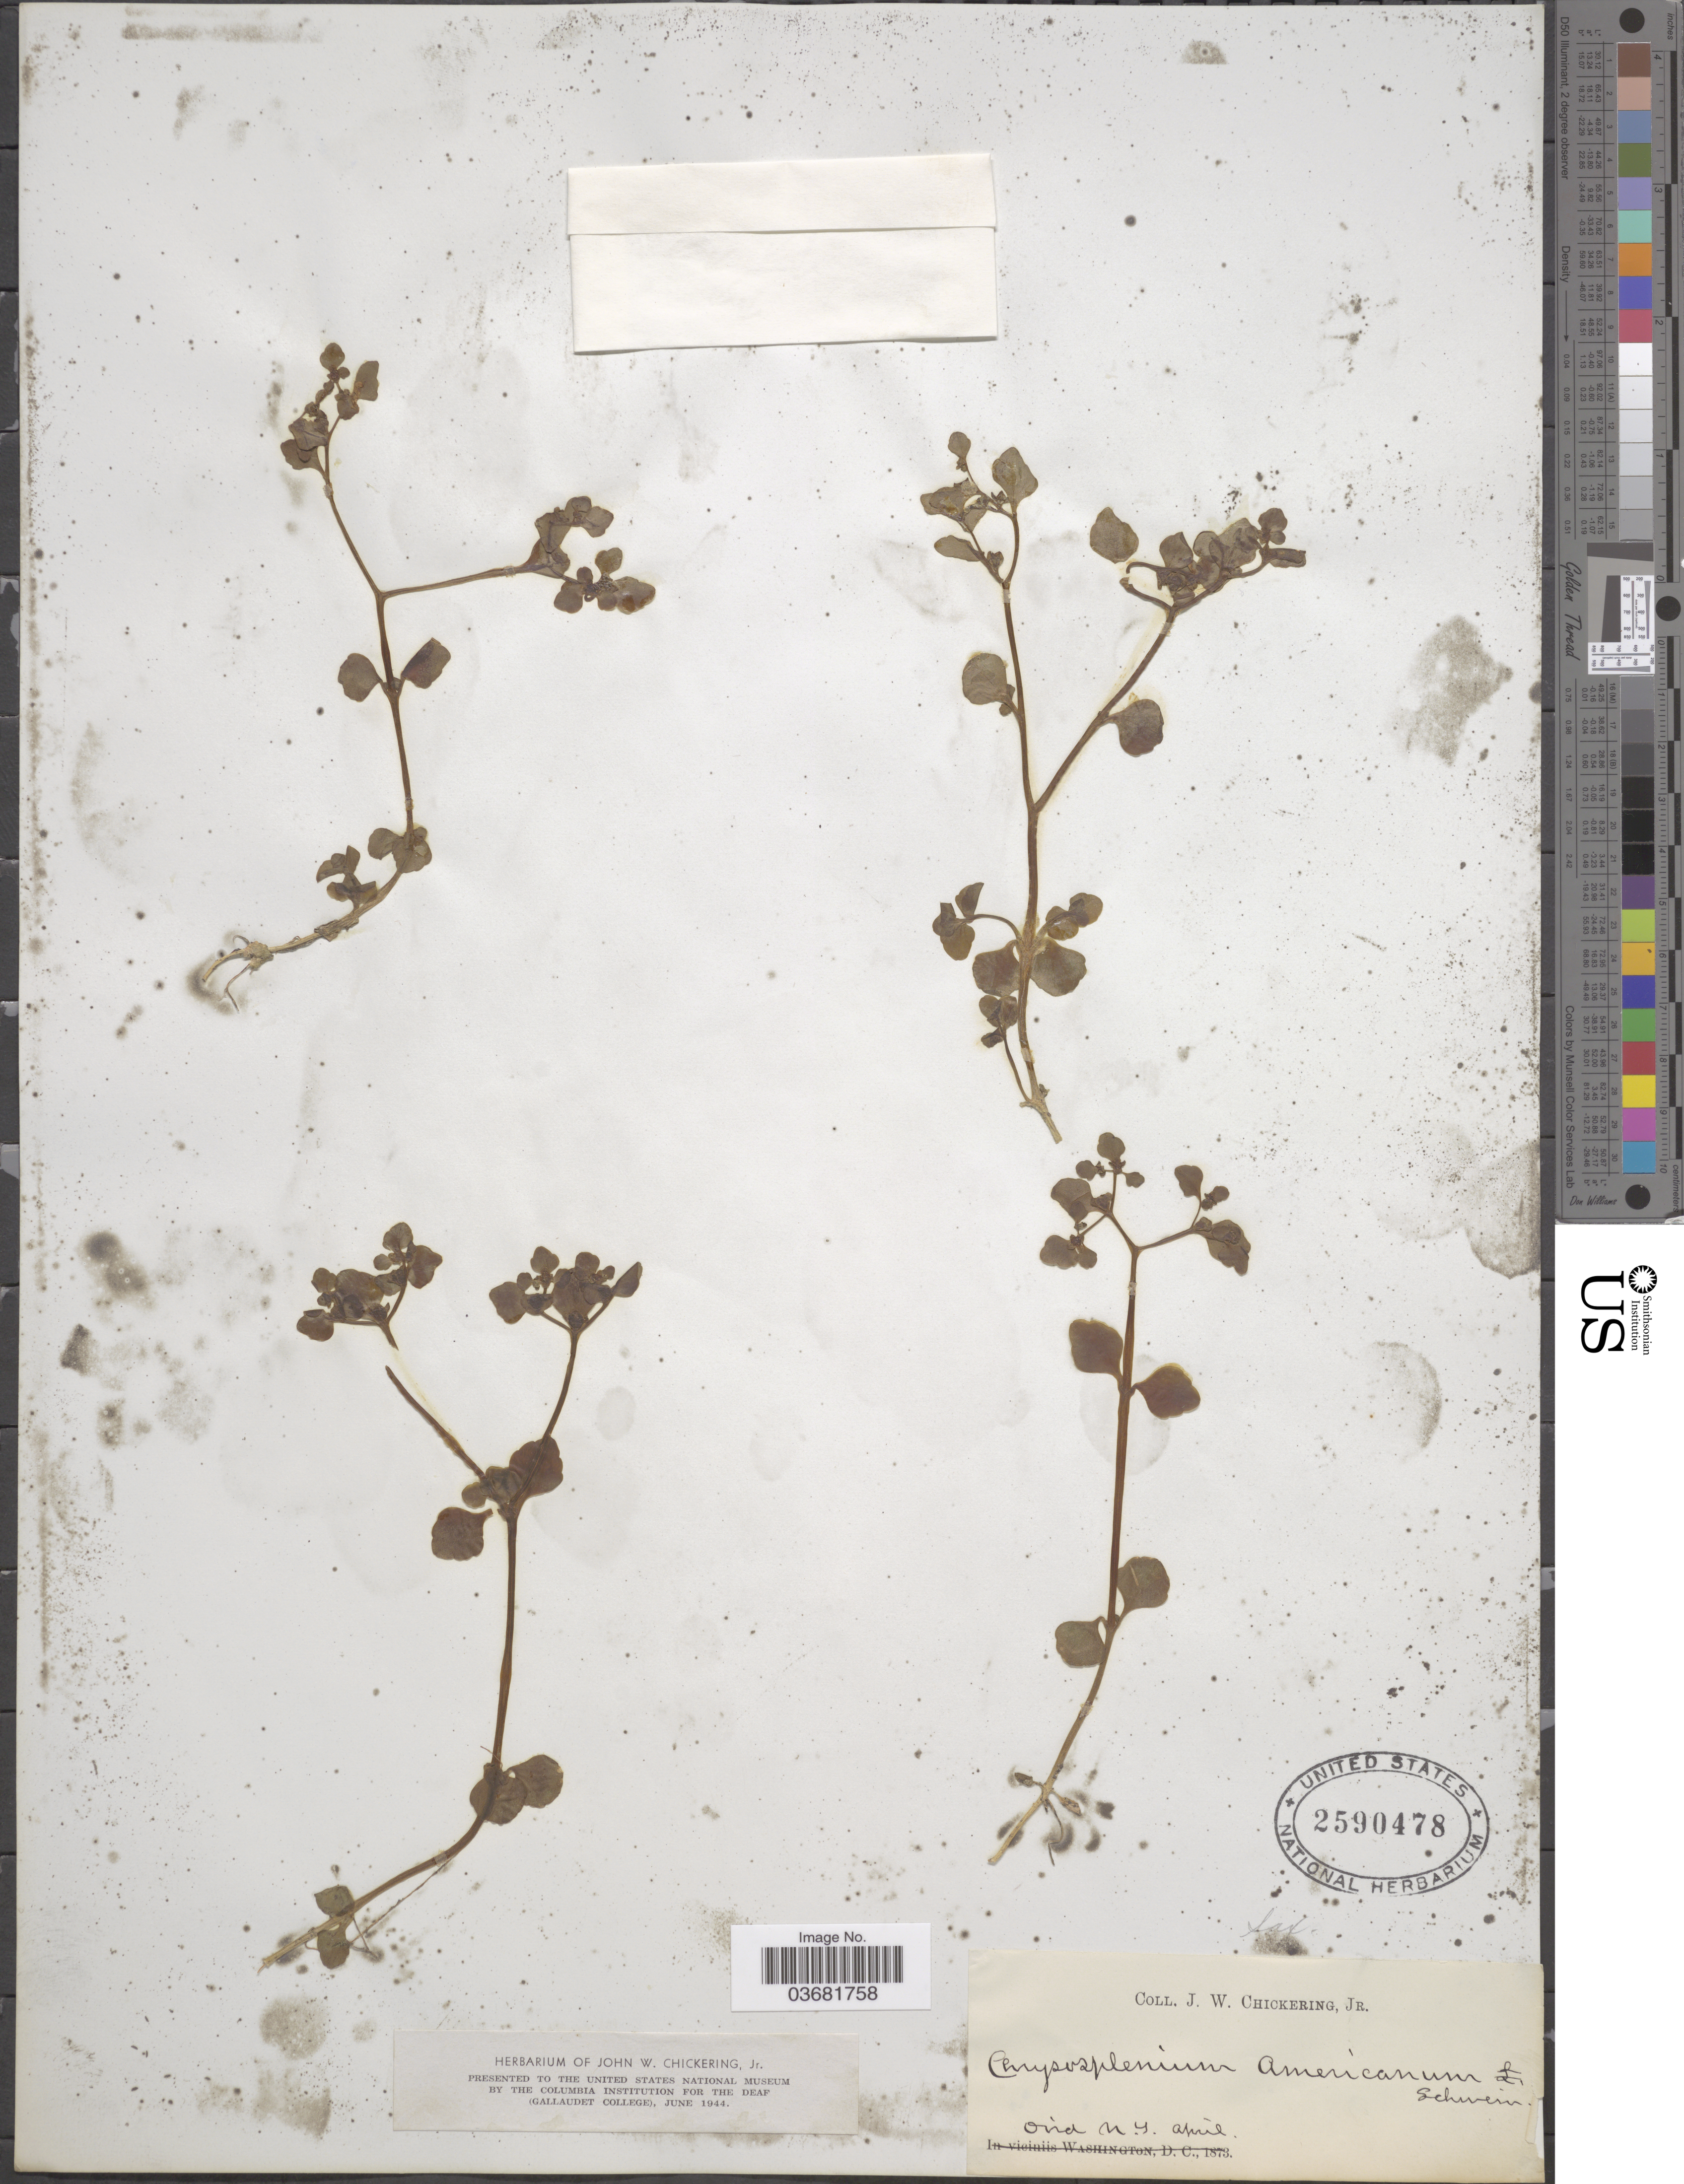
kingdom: Plantae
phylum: Tracheophyta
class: Magnoliopsida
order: Saxifragales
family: Saxifragaceae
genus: Chrysosplenium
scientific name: Chrysosplenium americanum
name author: Schwein.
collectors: J. W. Chickering Jr.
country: United States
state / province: New York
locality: Ovid.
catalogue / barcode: US 2590478